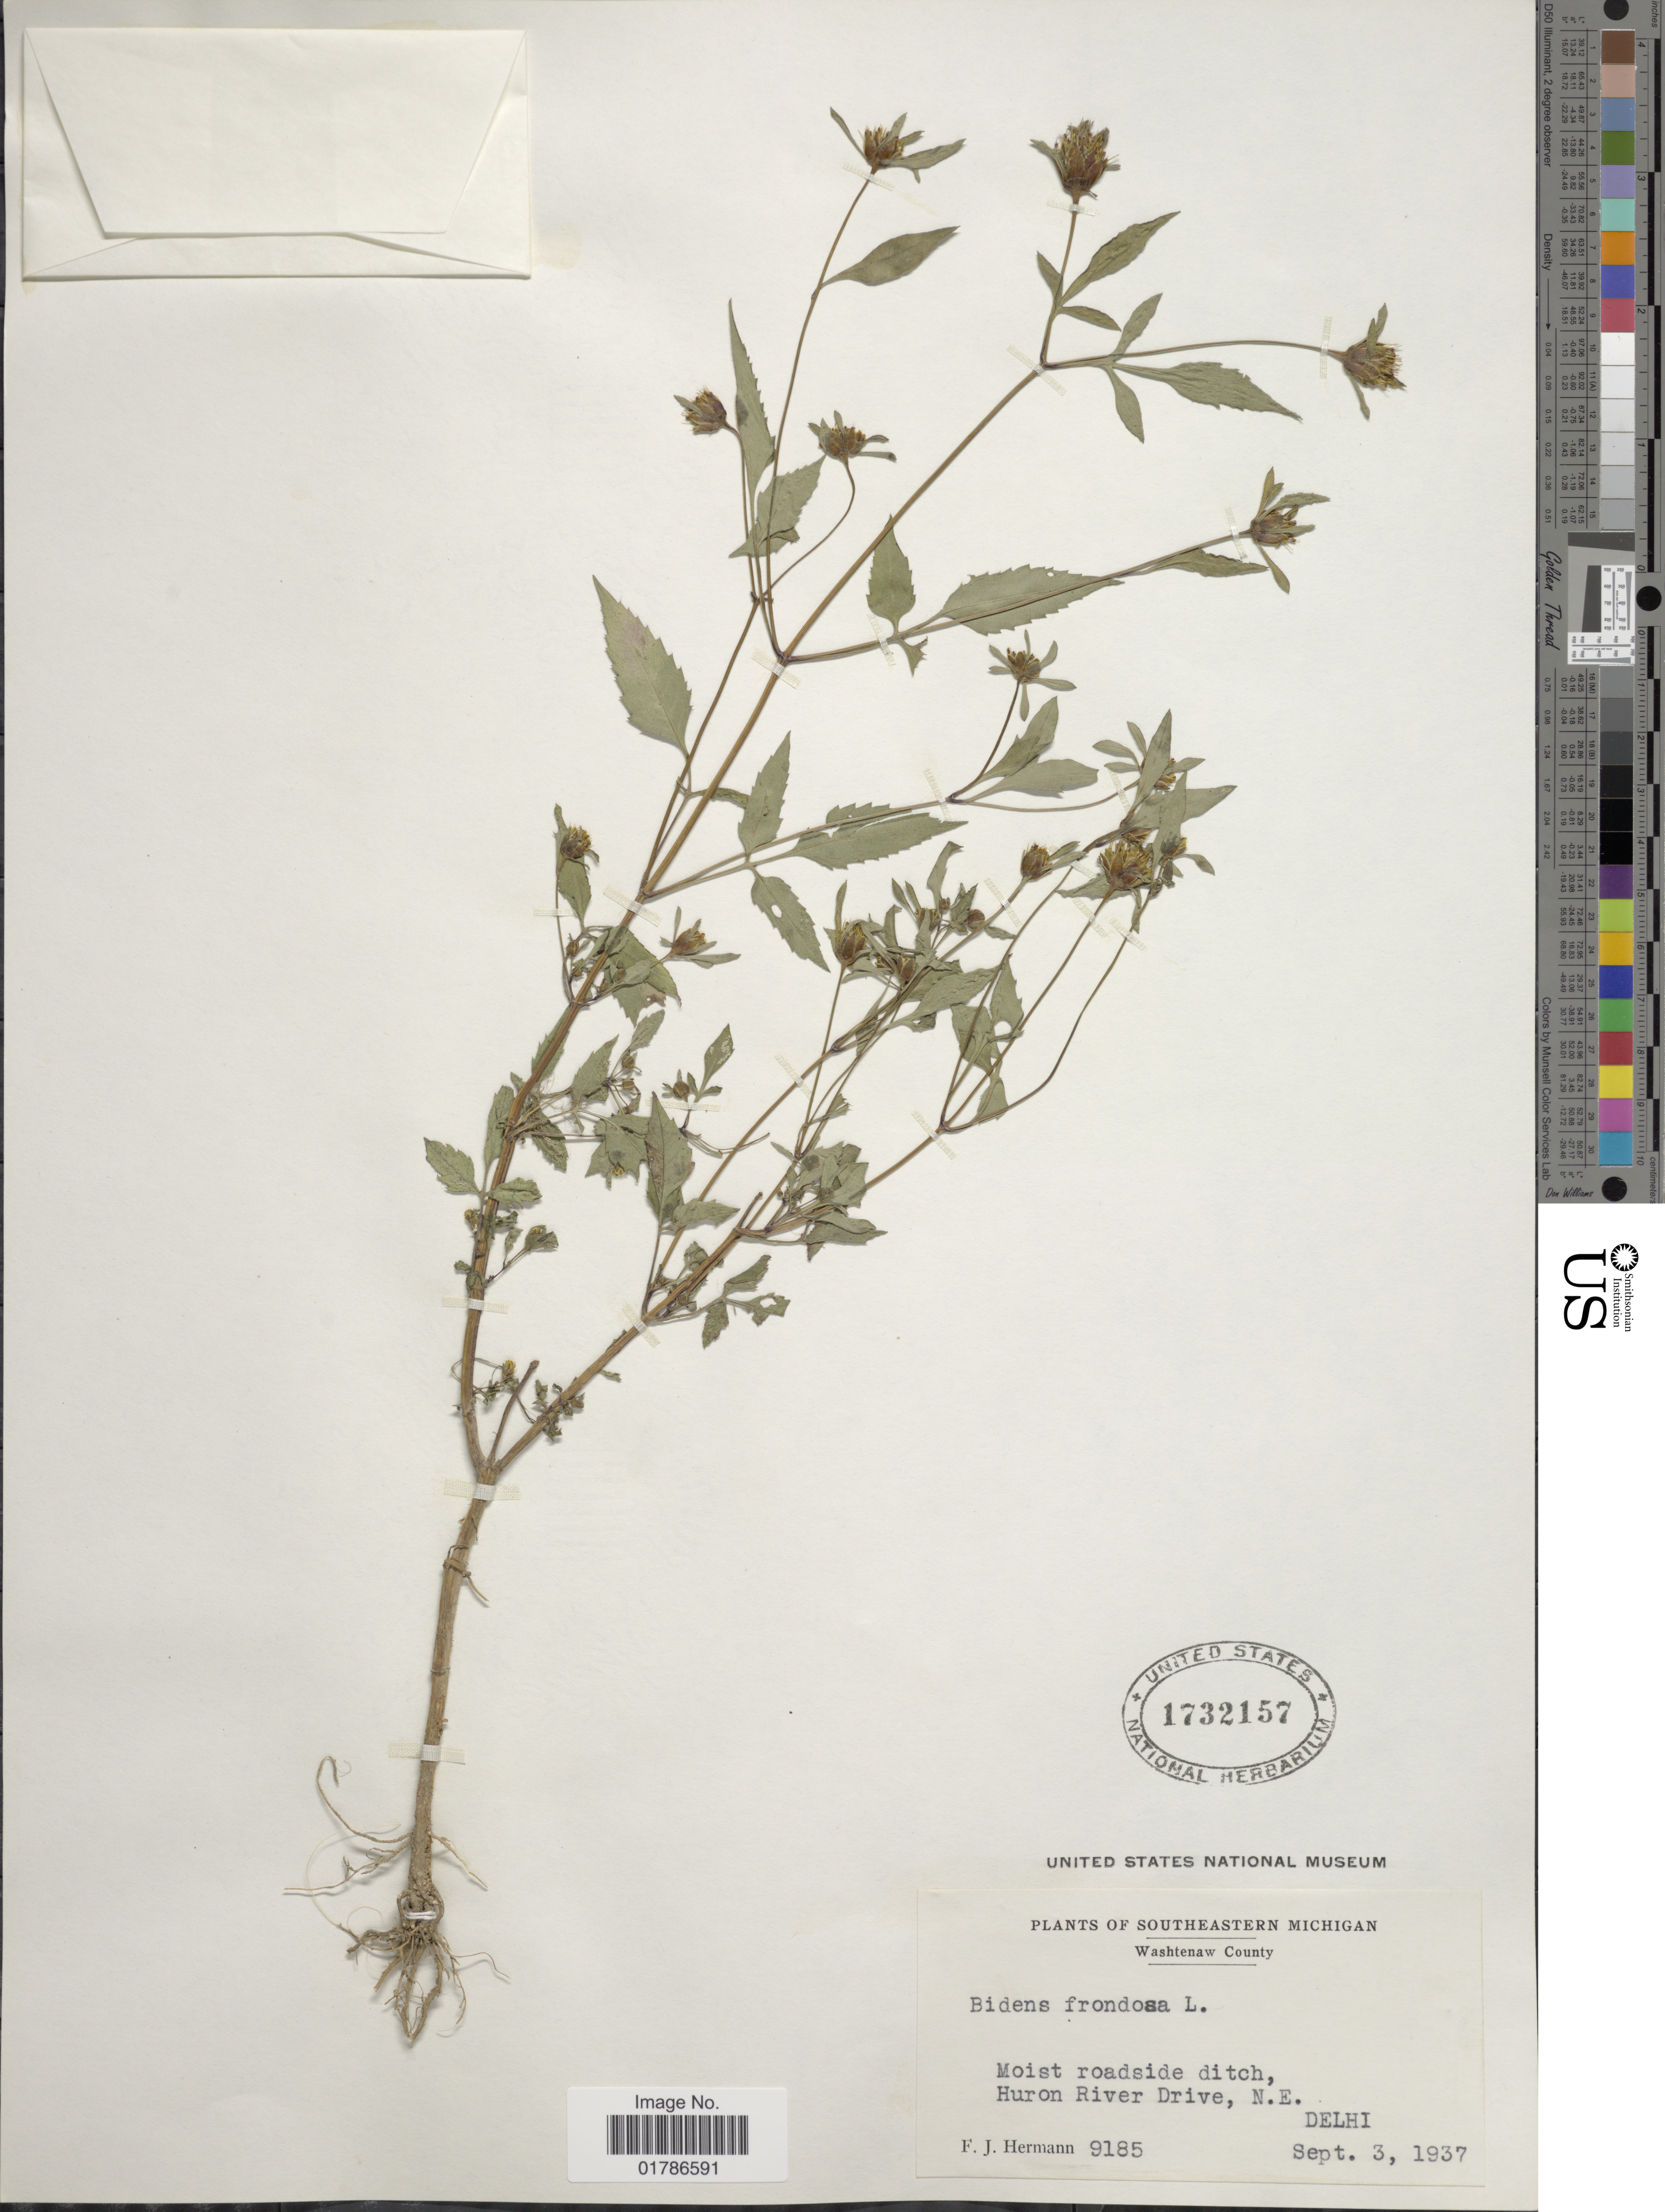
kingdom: Plantae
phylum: Tracheophyta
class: Magnoliopsida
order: Asterales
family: Asteraceae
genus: Bidens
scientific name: Bidens frondosa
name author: L.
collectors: F. J. Hermann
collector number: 9185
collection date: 1937-09-03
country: United States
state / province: Michigan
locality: Southeastern Michigan, Washtenaw County, Huron River Drive, N. E. Delhi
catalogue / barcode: US 1732157